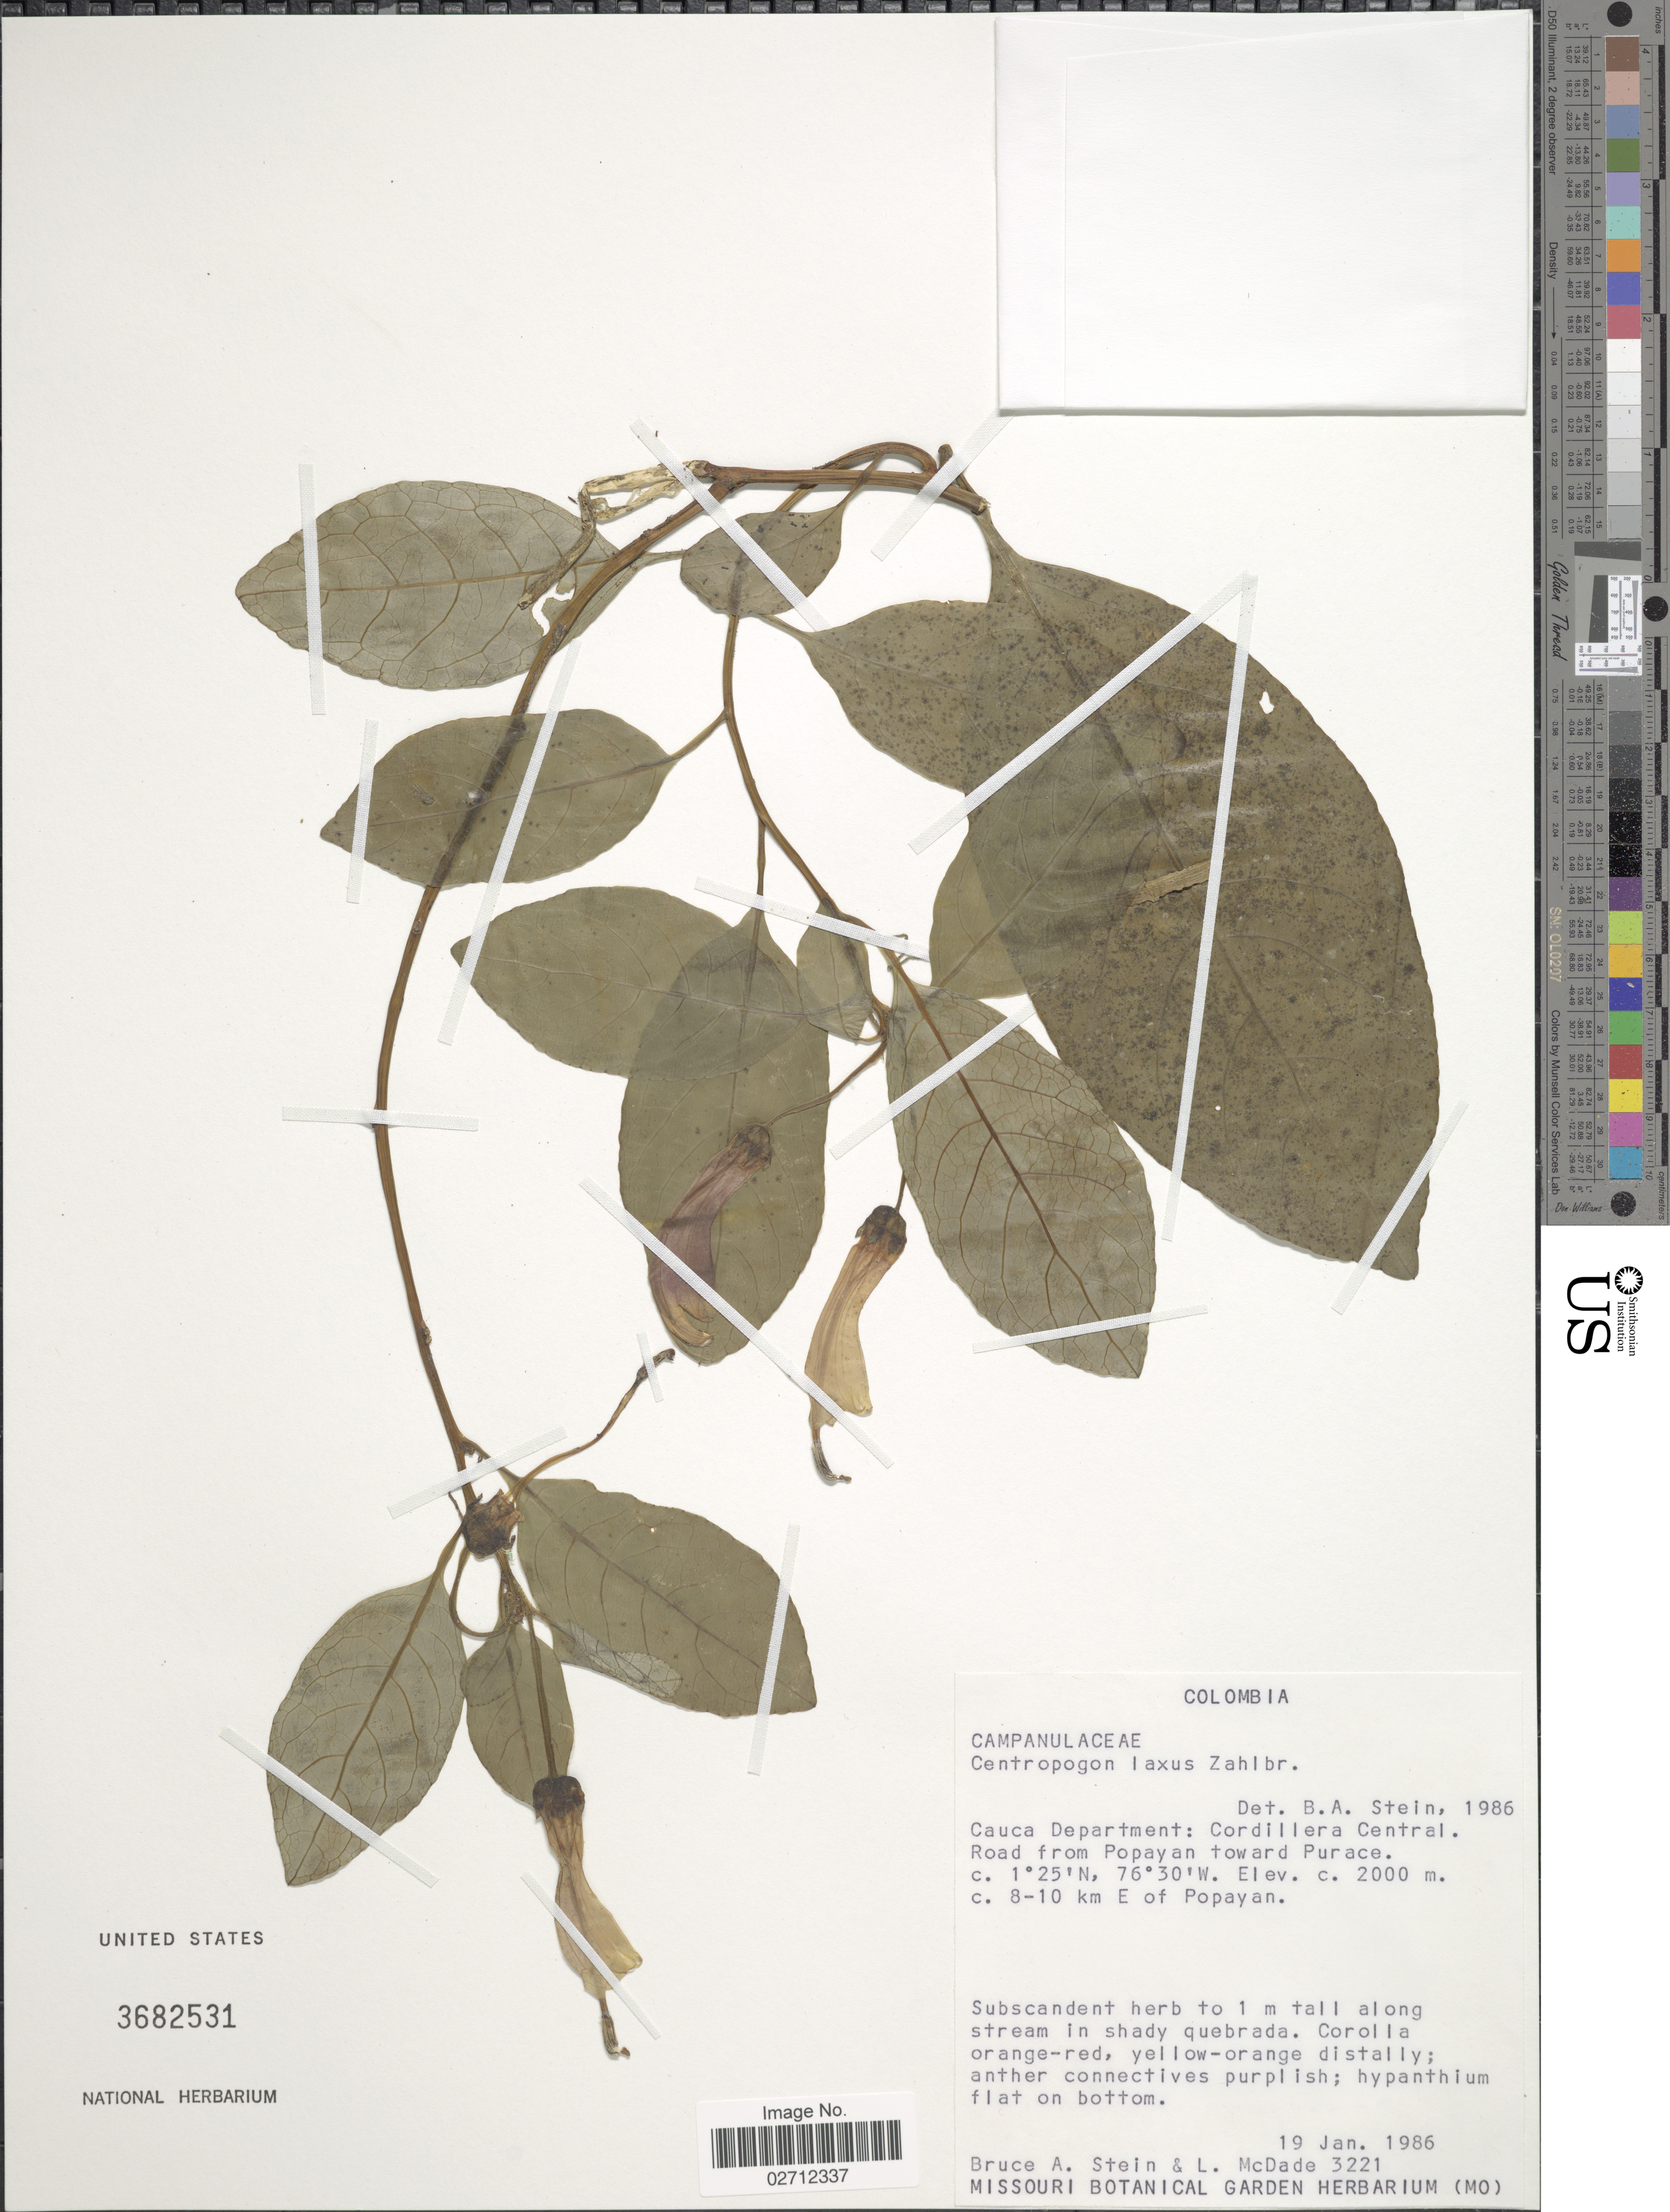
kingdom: Plantae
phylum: Tracheophyta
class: Magnoliopsida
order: Asterales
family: Campanulaceae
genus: Centropogon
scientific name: Centropogon laxus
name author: Zahlbr.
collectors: B. A. Stein & L. McDade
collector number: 3221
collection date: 1986-01-19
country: Colombia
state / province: Cauca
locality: Cauca Department: Cordillera Central. Road from Popayan toward Purace., c. 8-10 km E of Popoyan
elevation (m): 2000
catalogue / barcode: US 3682531